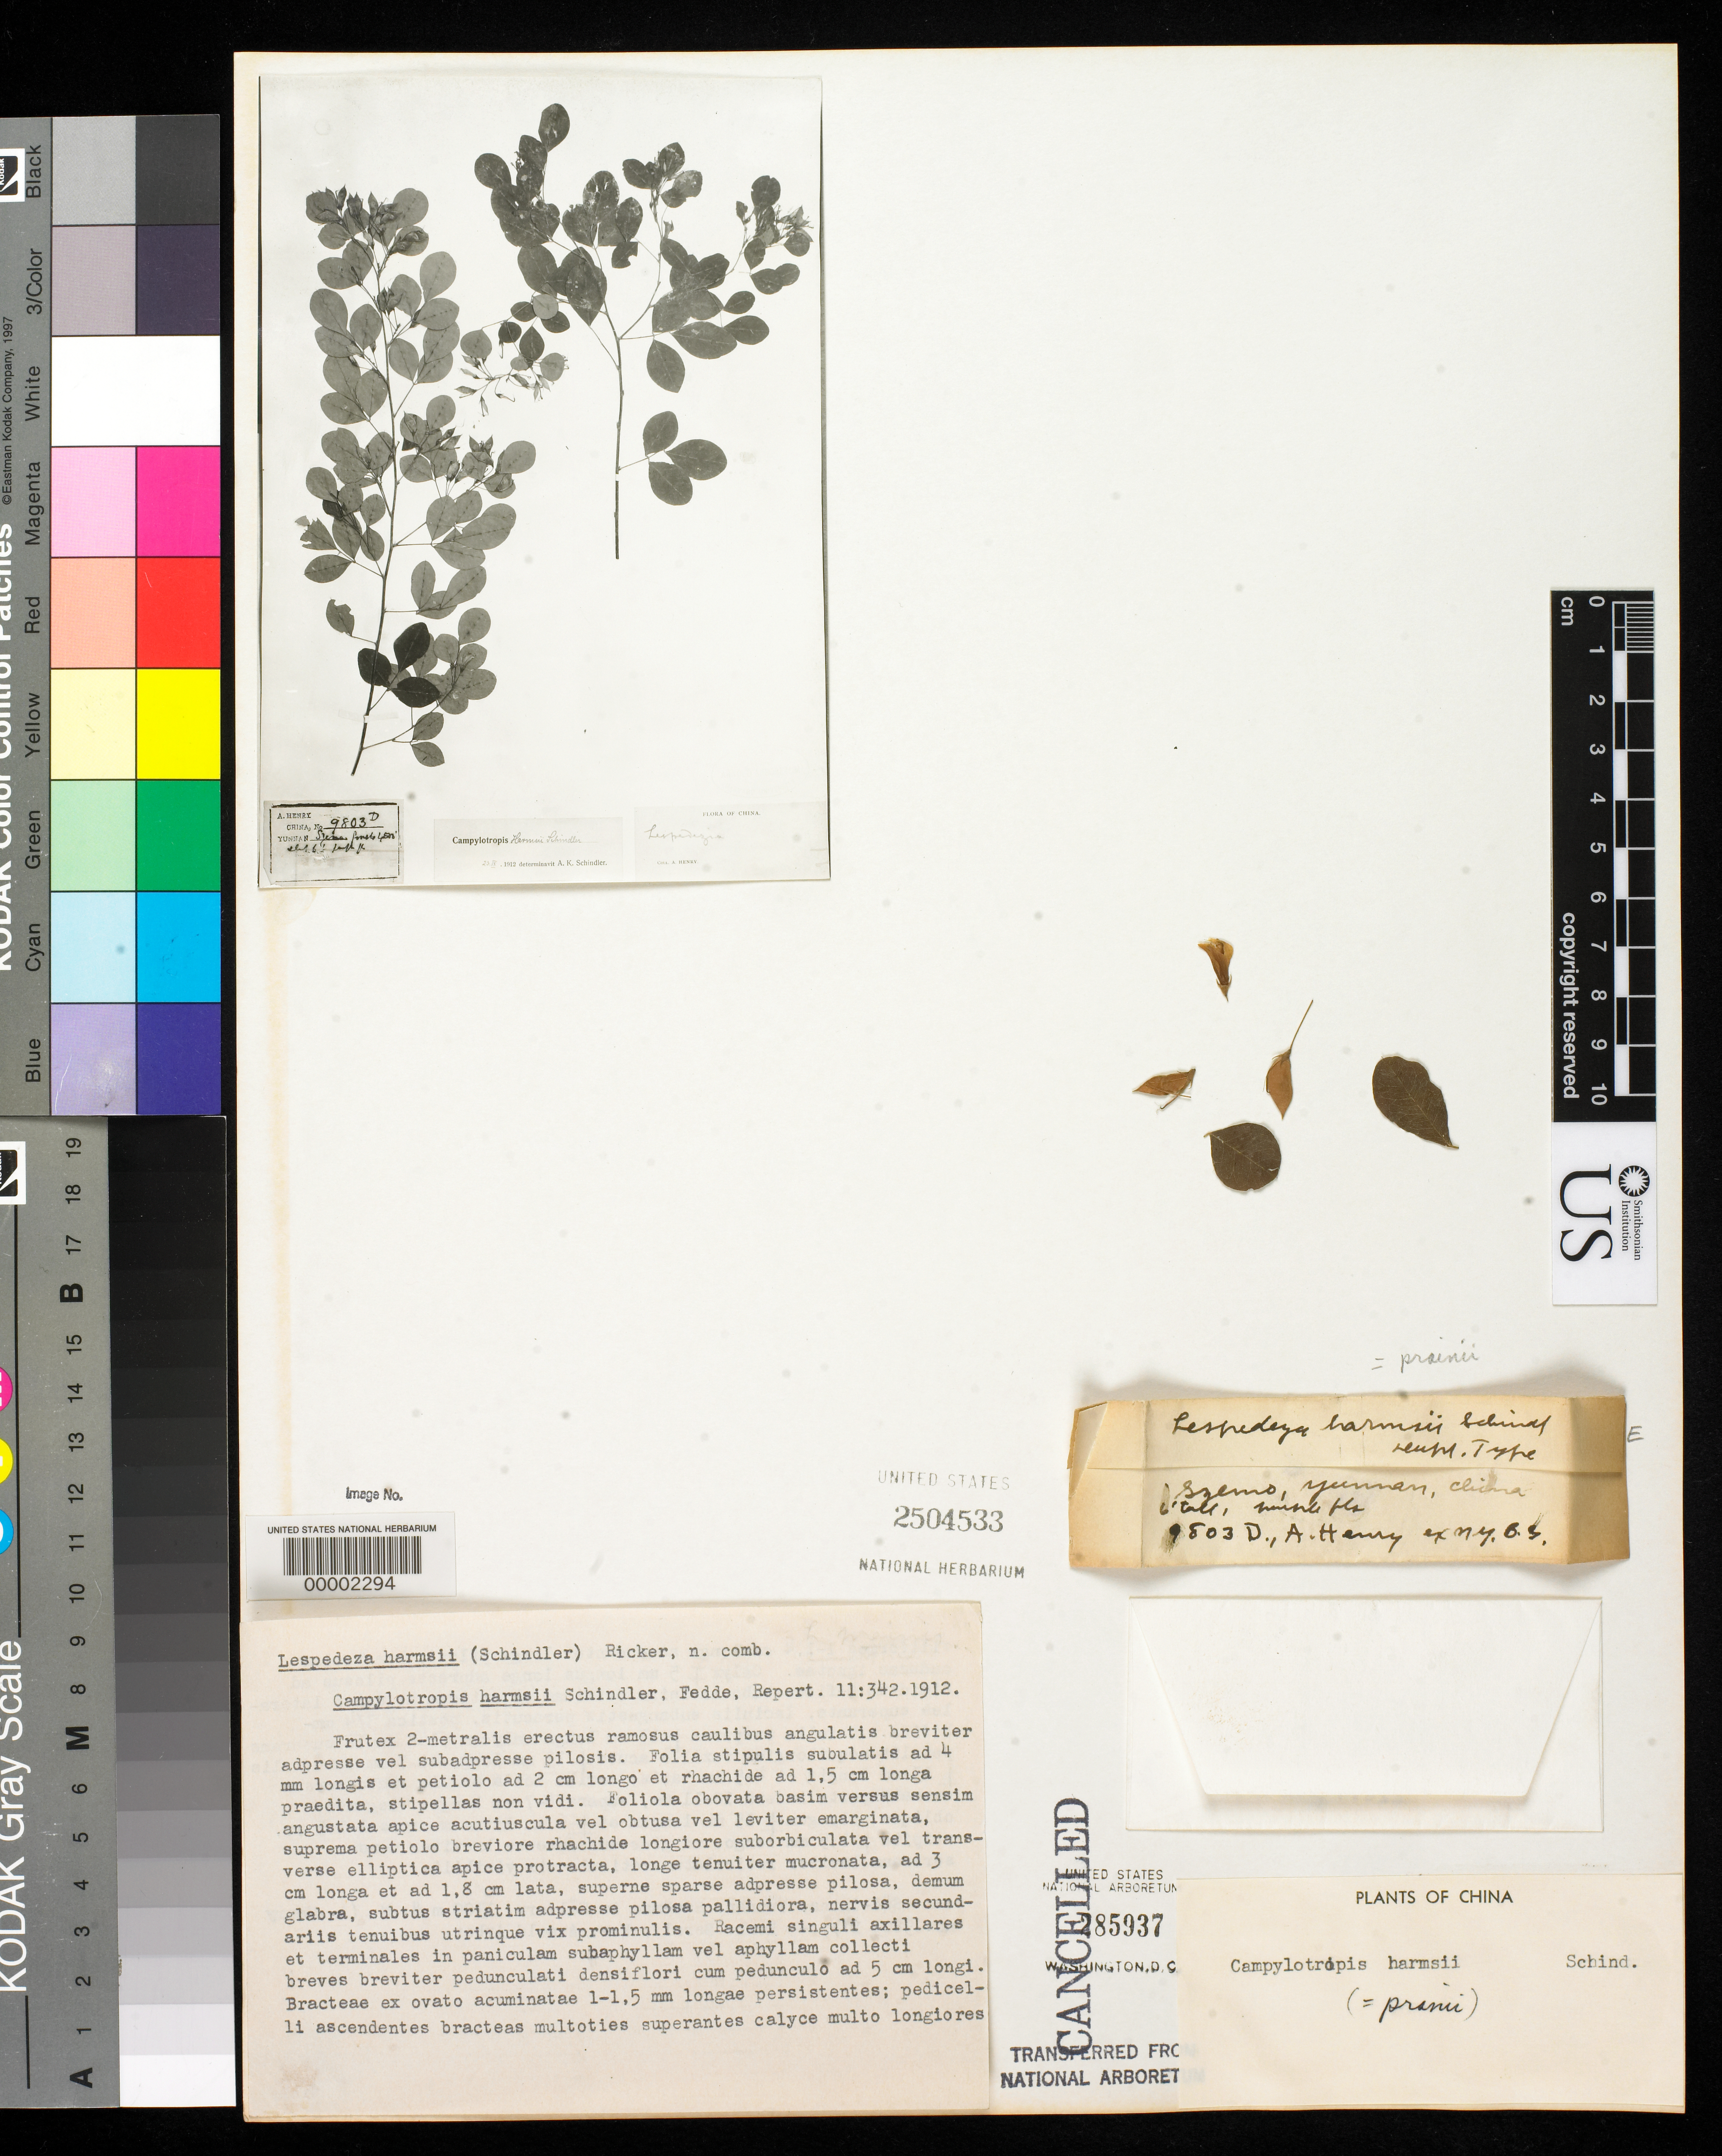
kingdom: Plantae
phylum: Tracheophyta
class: Magnoliopsida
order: Fabales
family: Fabaceae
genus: Campylotropis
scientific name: Campylotropis harmsii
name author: Schindl.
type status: Type Material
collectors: A. Henry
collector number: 9803 D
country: China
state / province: Yunnan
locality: Szemao.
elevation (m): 1300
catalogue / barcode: US 2504533